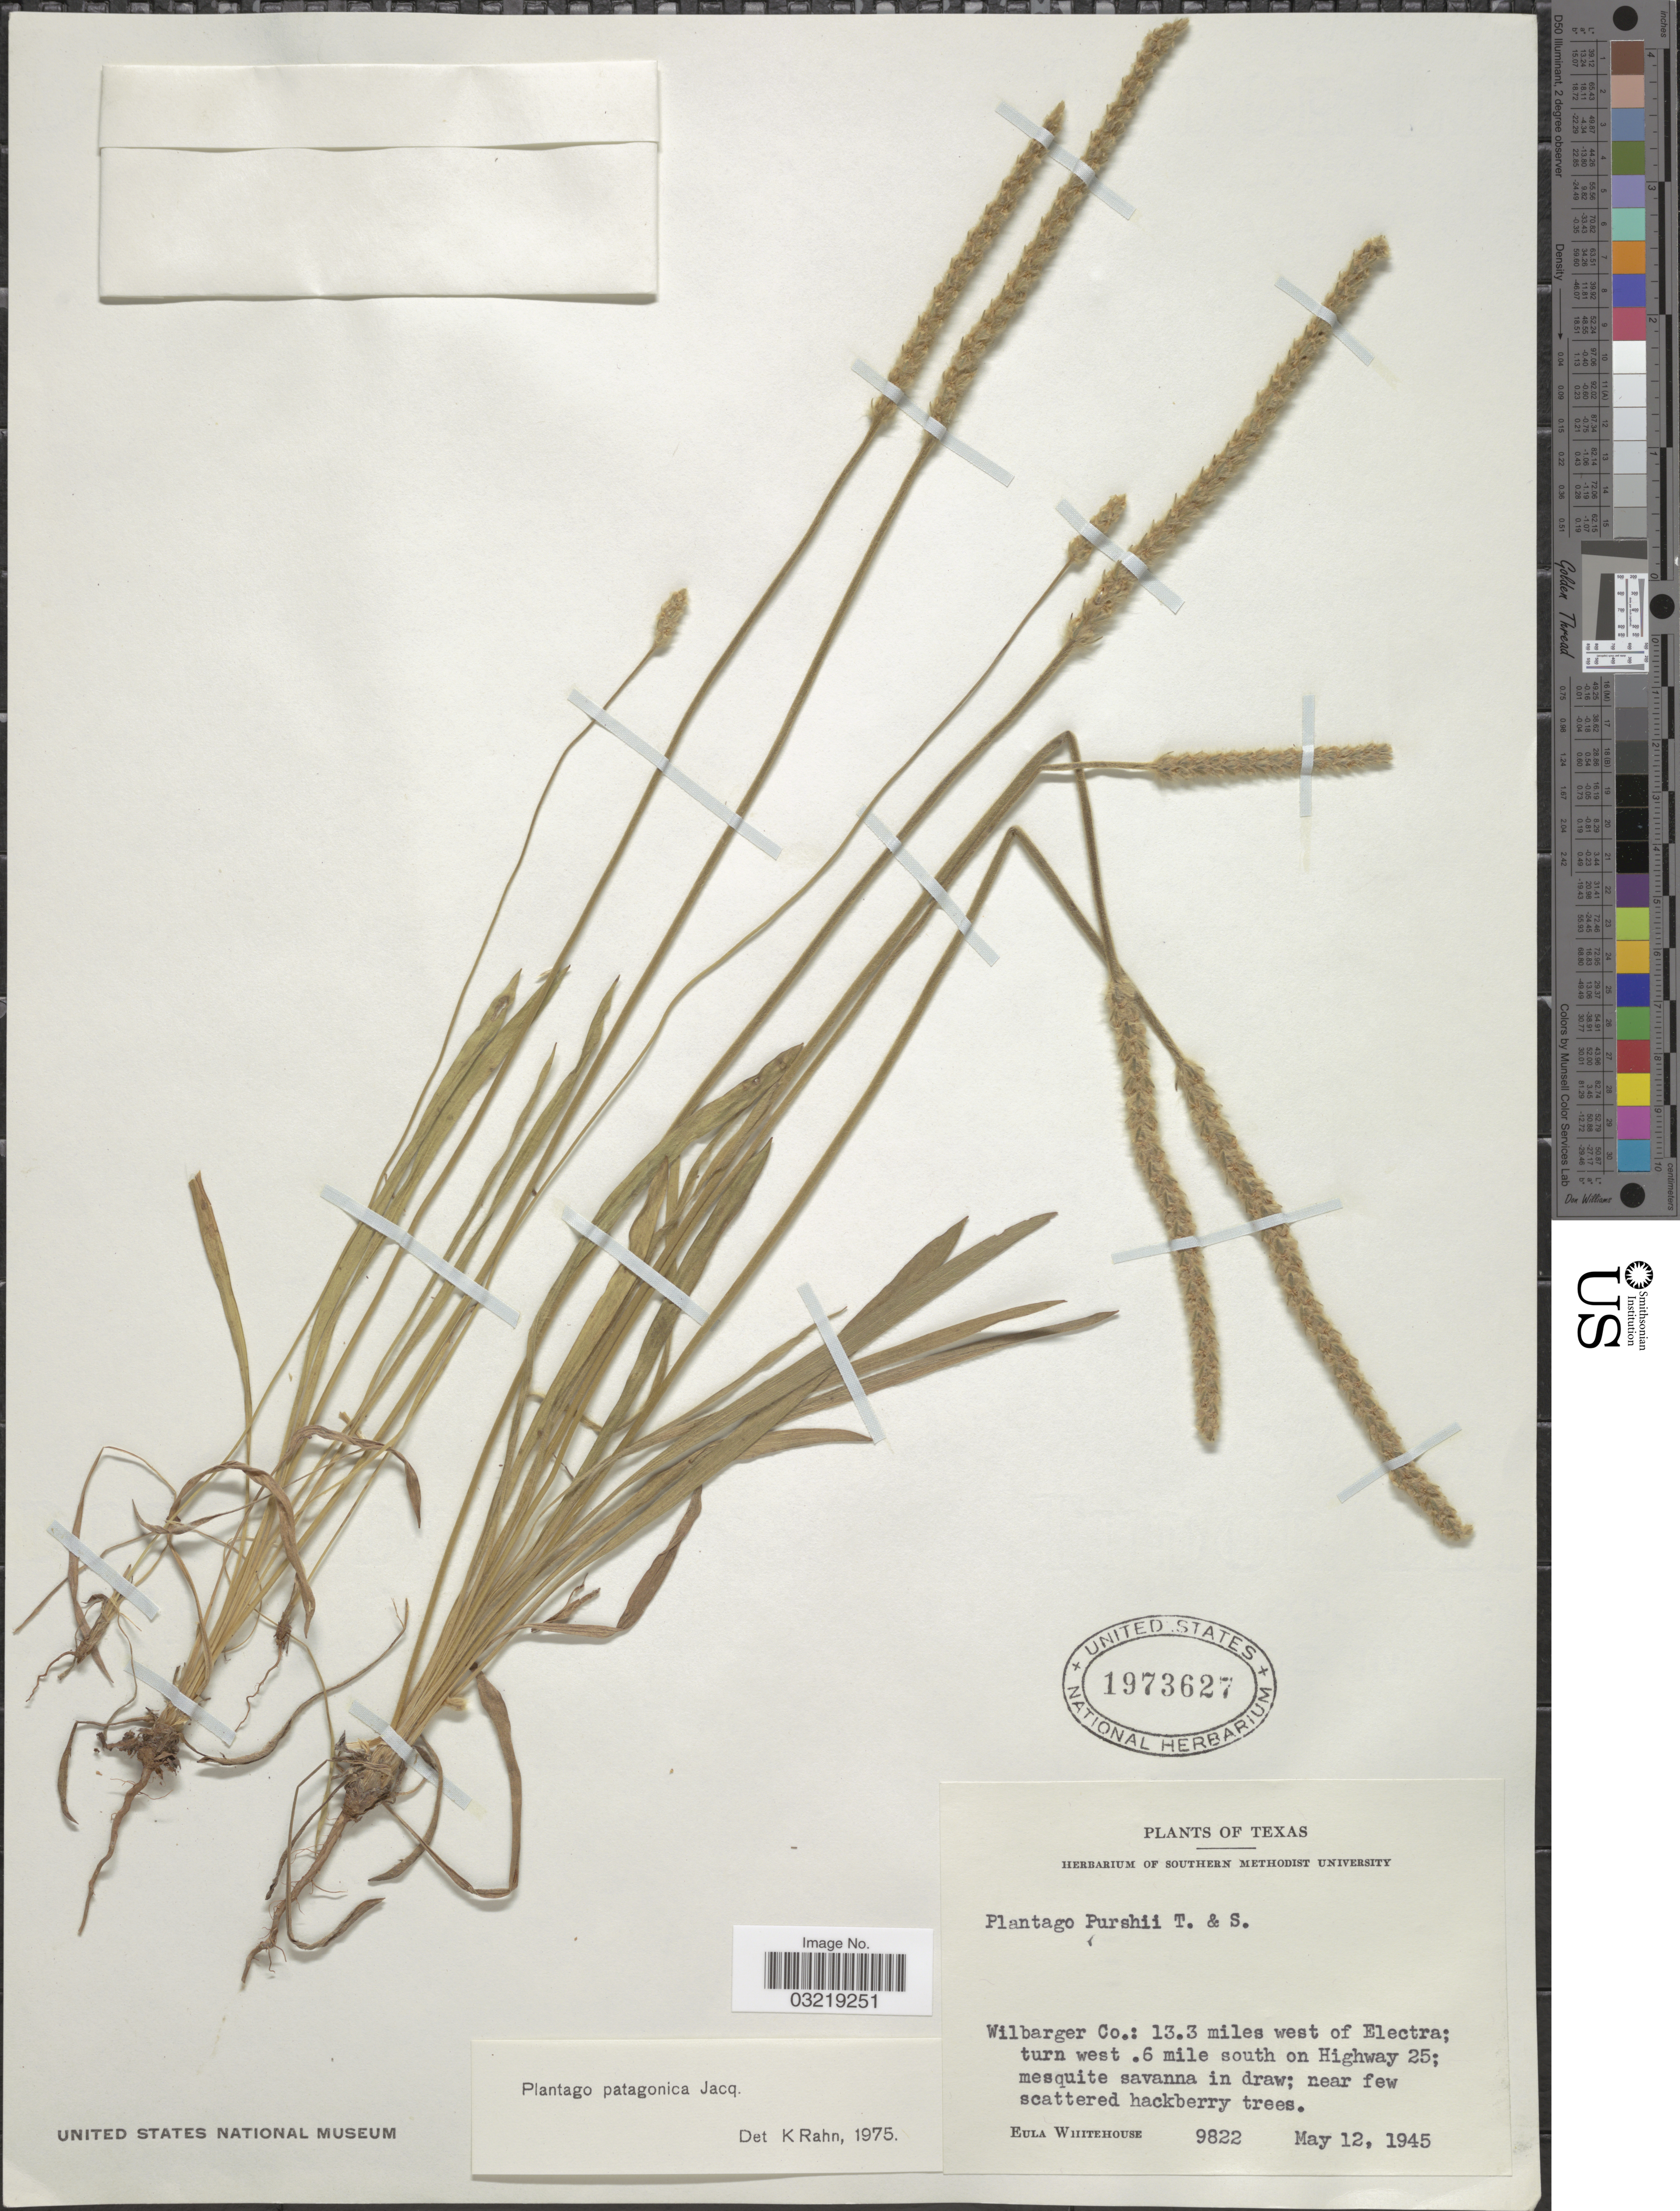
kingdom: Plantae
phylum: Tracheophyta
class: Magnoliopsida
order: Lamiales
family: Plantaginaceae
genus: Plantago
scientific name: Plantago patagonica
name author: Jacq.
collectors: E. Whitehouse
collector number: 9822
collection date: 1945-05-12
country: United States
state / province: Texas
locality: Wilbarger Co.: 13.3 miles west of Electra; turn west. 6 mile south on Highway 25.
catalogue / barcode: US 1973627